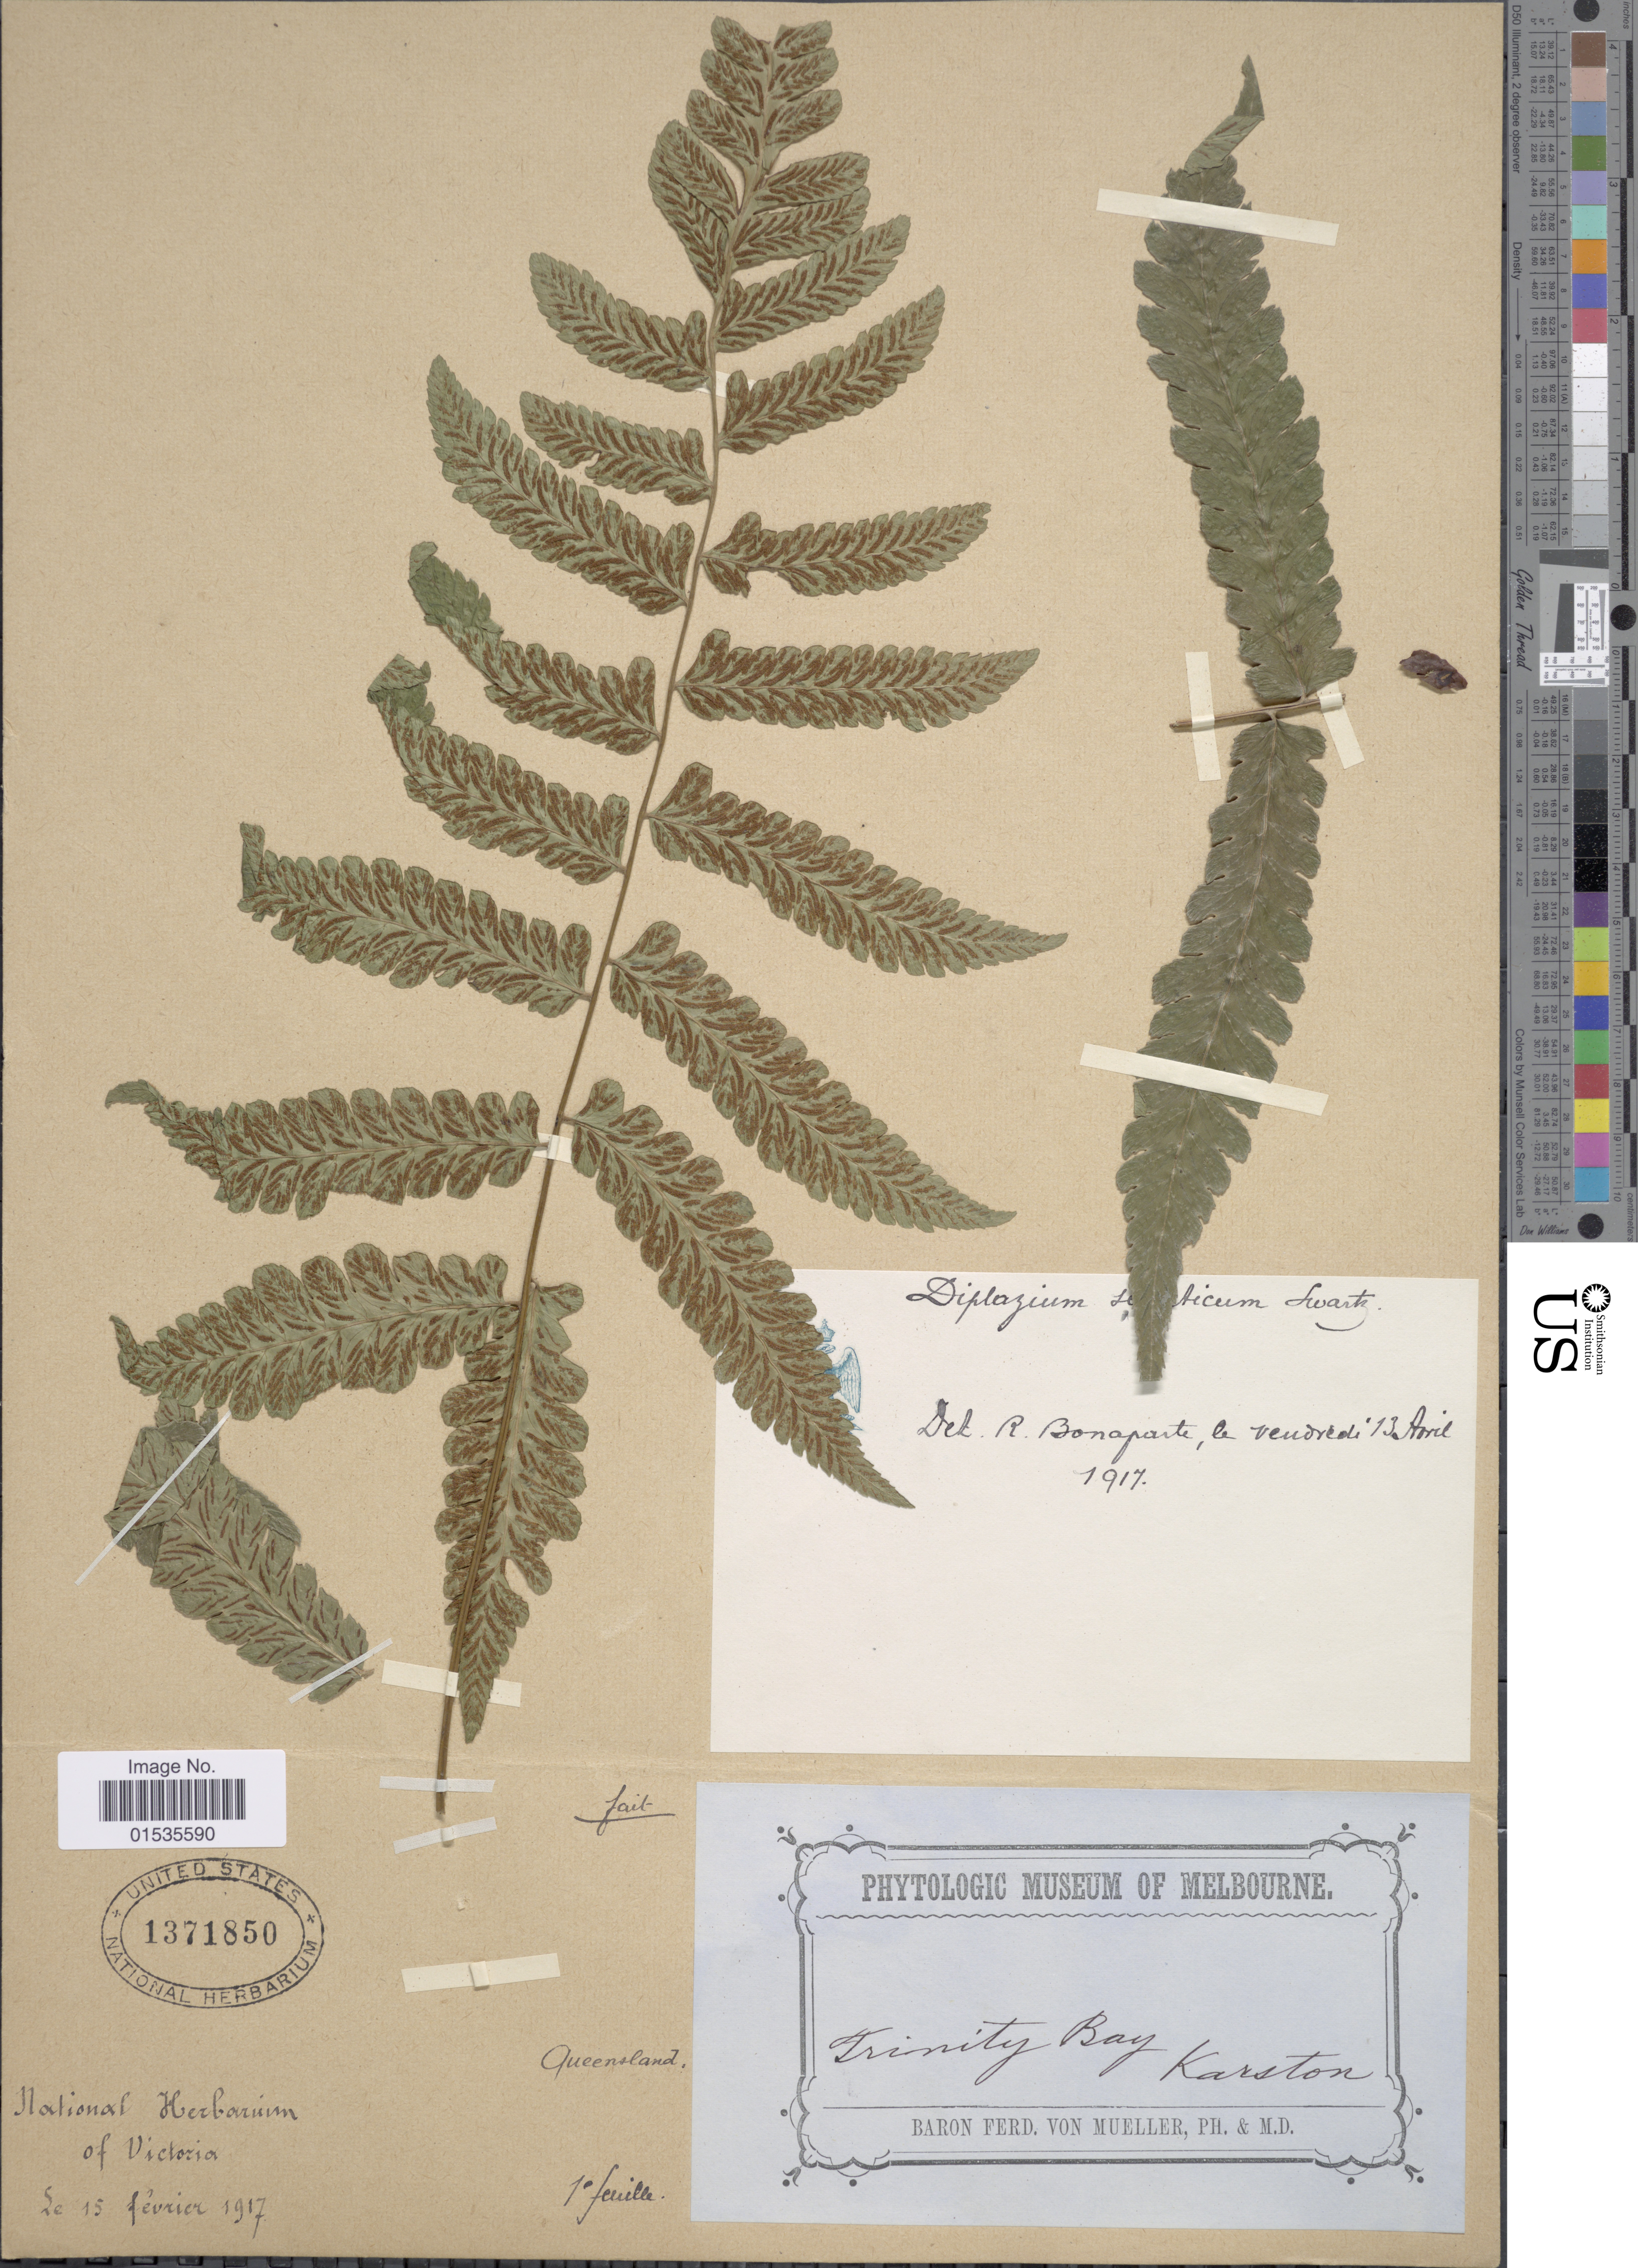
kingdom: Plantae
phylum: Tracheophyta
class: Polypodiopsida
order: Polypodiales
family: Athyriaceae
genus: Diplazium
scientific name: Diplazium silvaticum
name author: Christ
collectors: B. von Mueller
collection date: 1917-02-15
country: Australia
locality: Trinity Bay, Karsten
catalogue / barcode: US 1371850